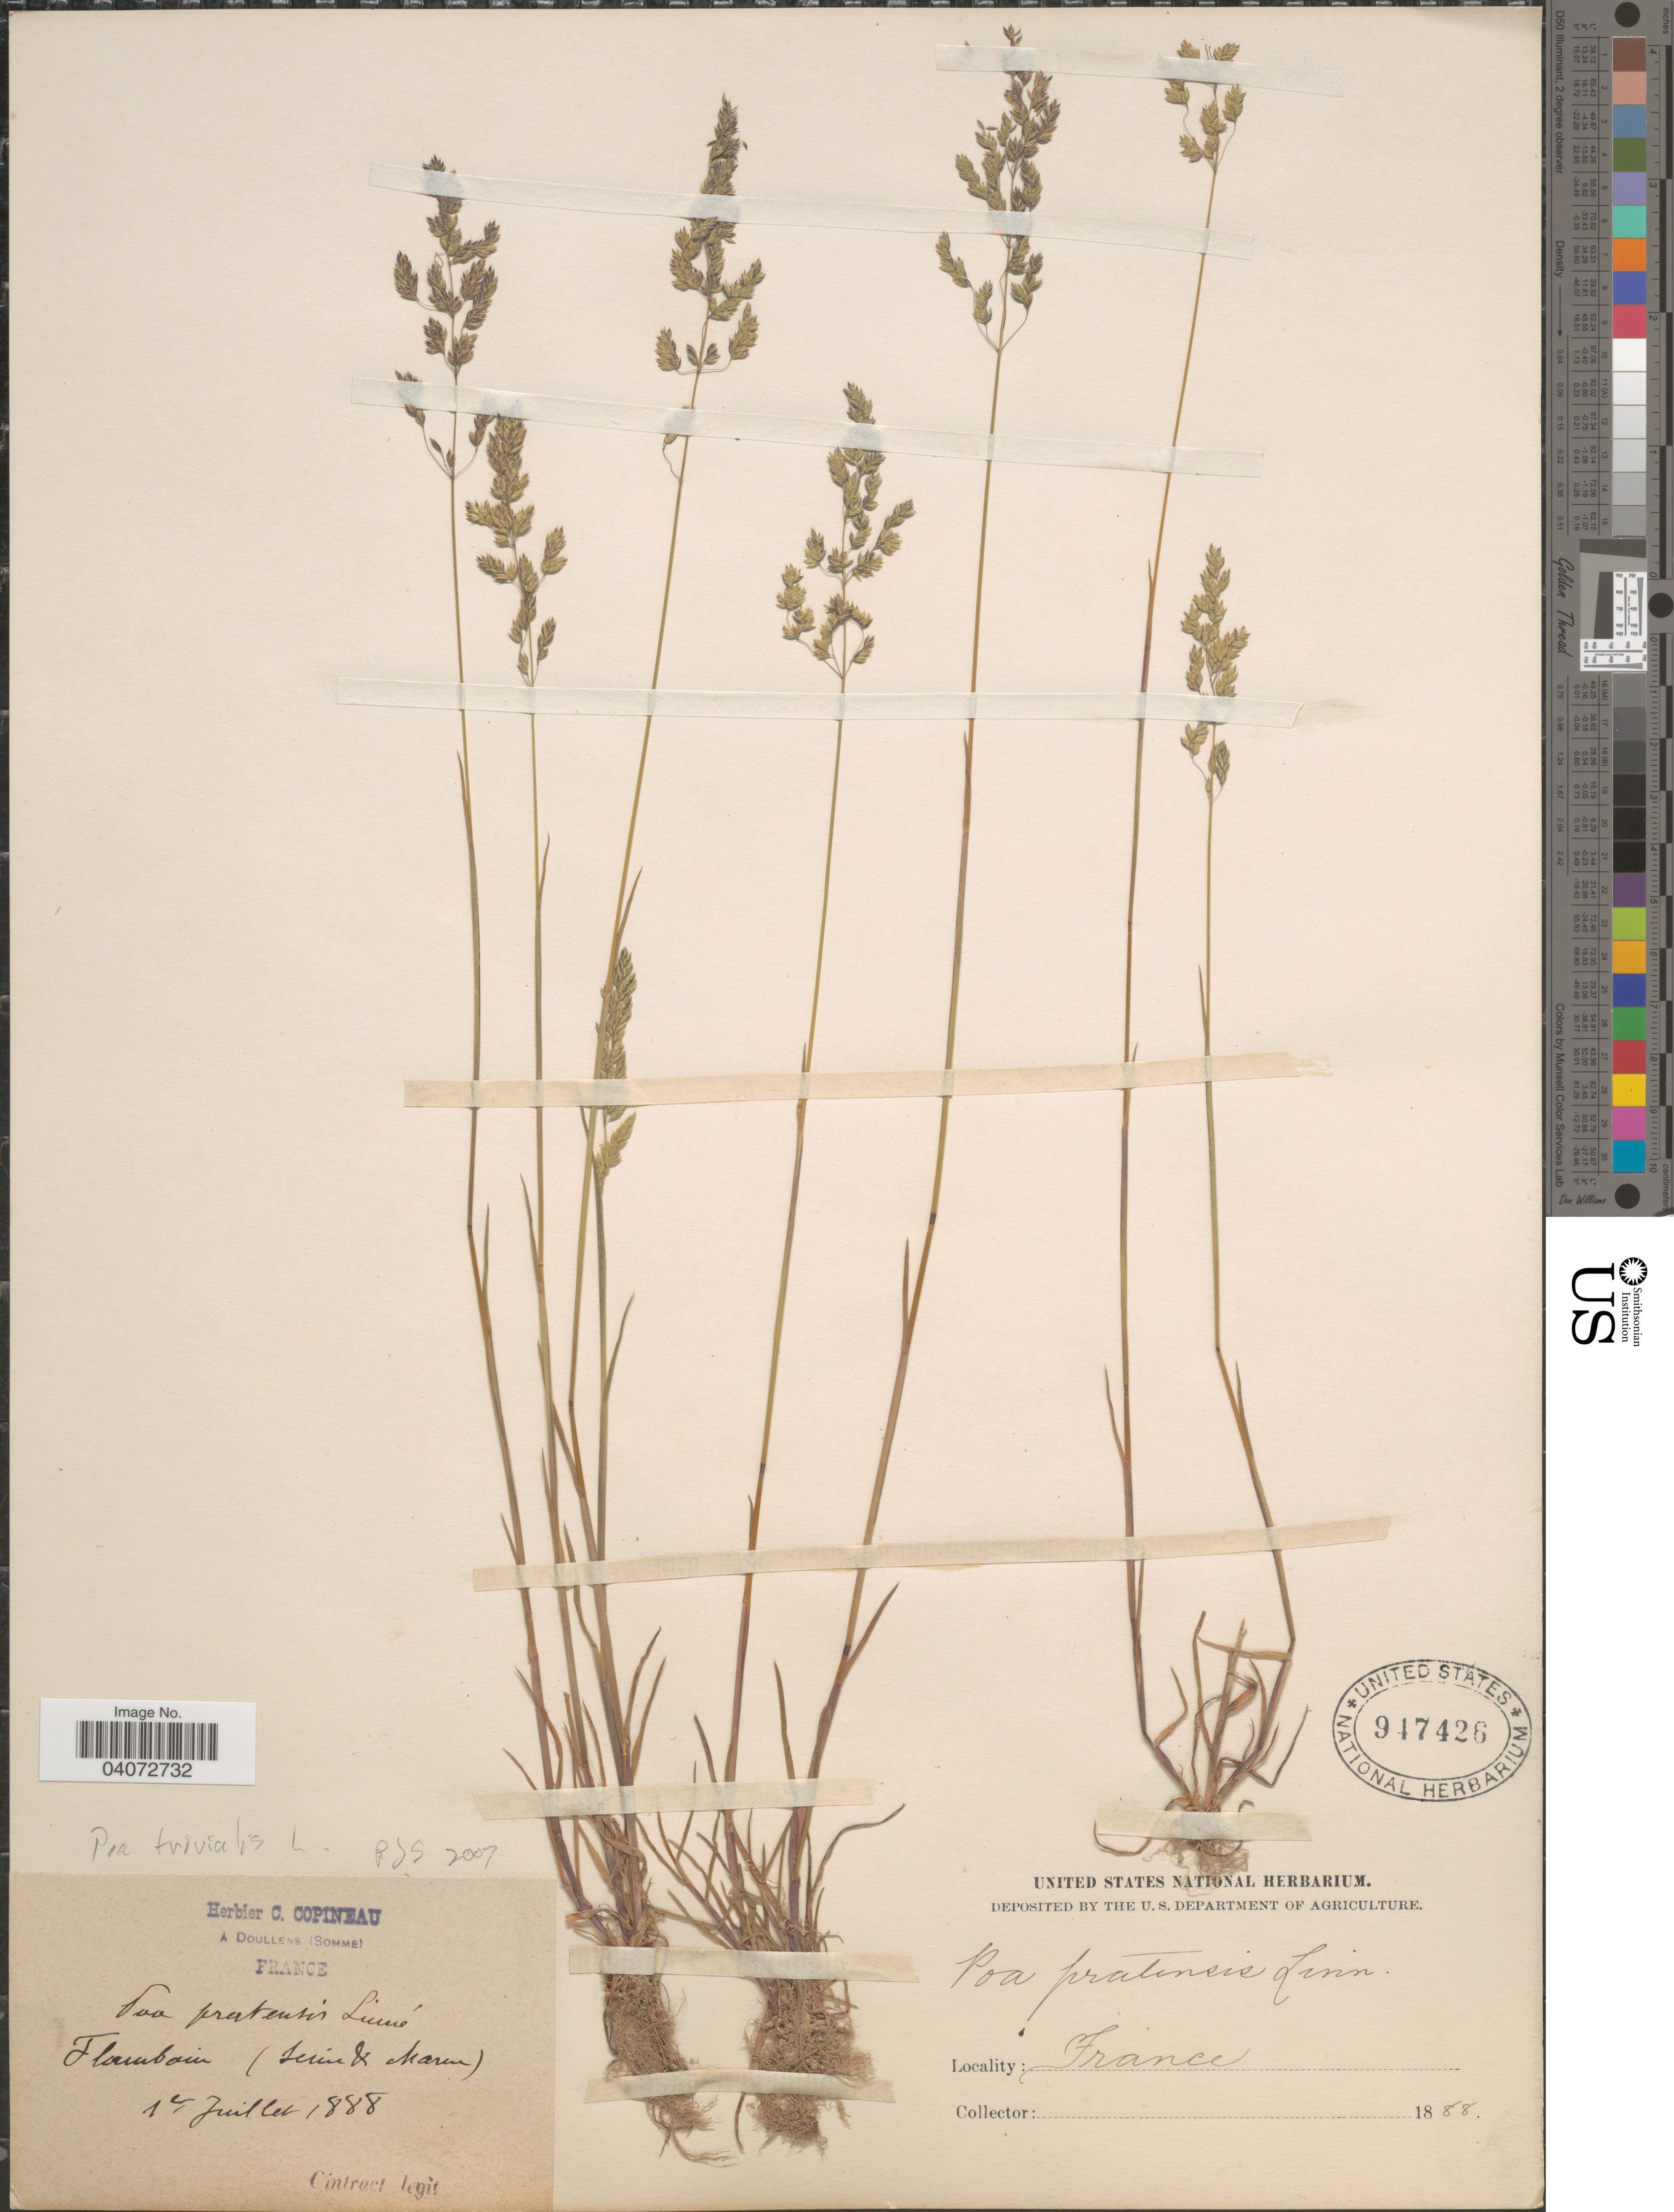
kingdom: Plantae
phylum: Tracheophyta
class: Liliopsida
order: Poales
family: Poaceae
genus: Poa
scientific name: Poa trivialis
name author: L.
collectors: Cintract, --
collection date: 1888-07-01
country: France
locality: Flamboin (Seine & Marne).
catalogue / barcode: US 947426